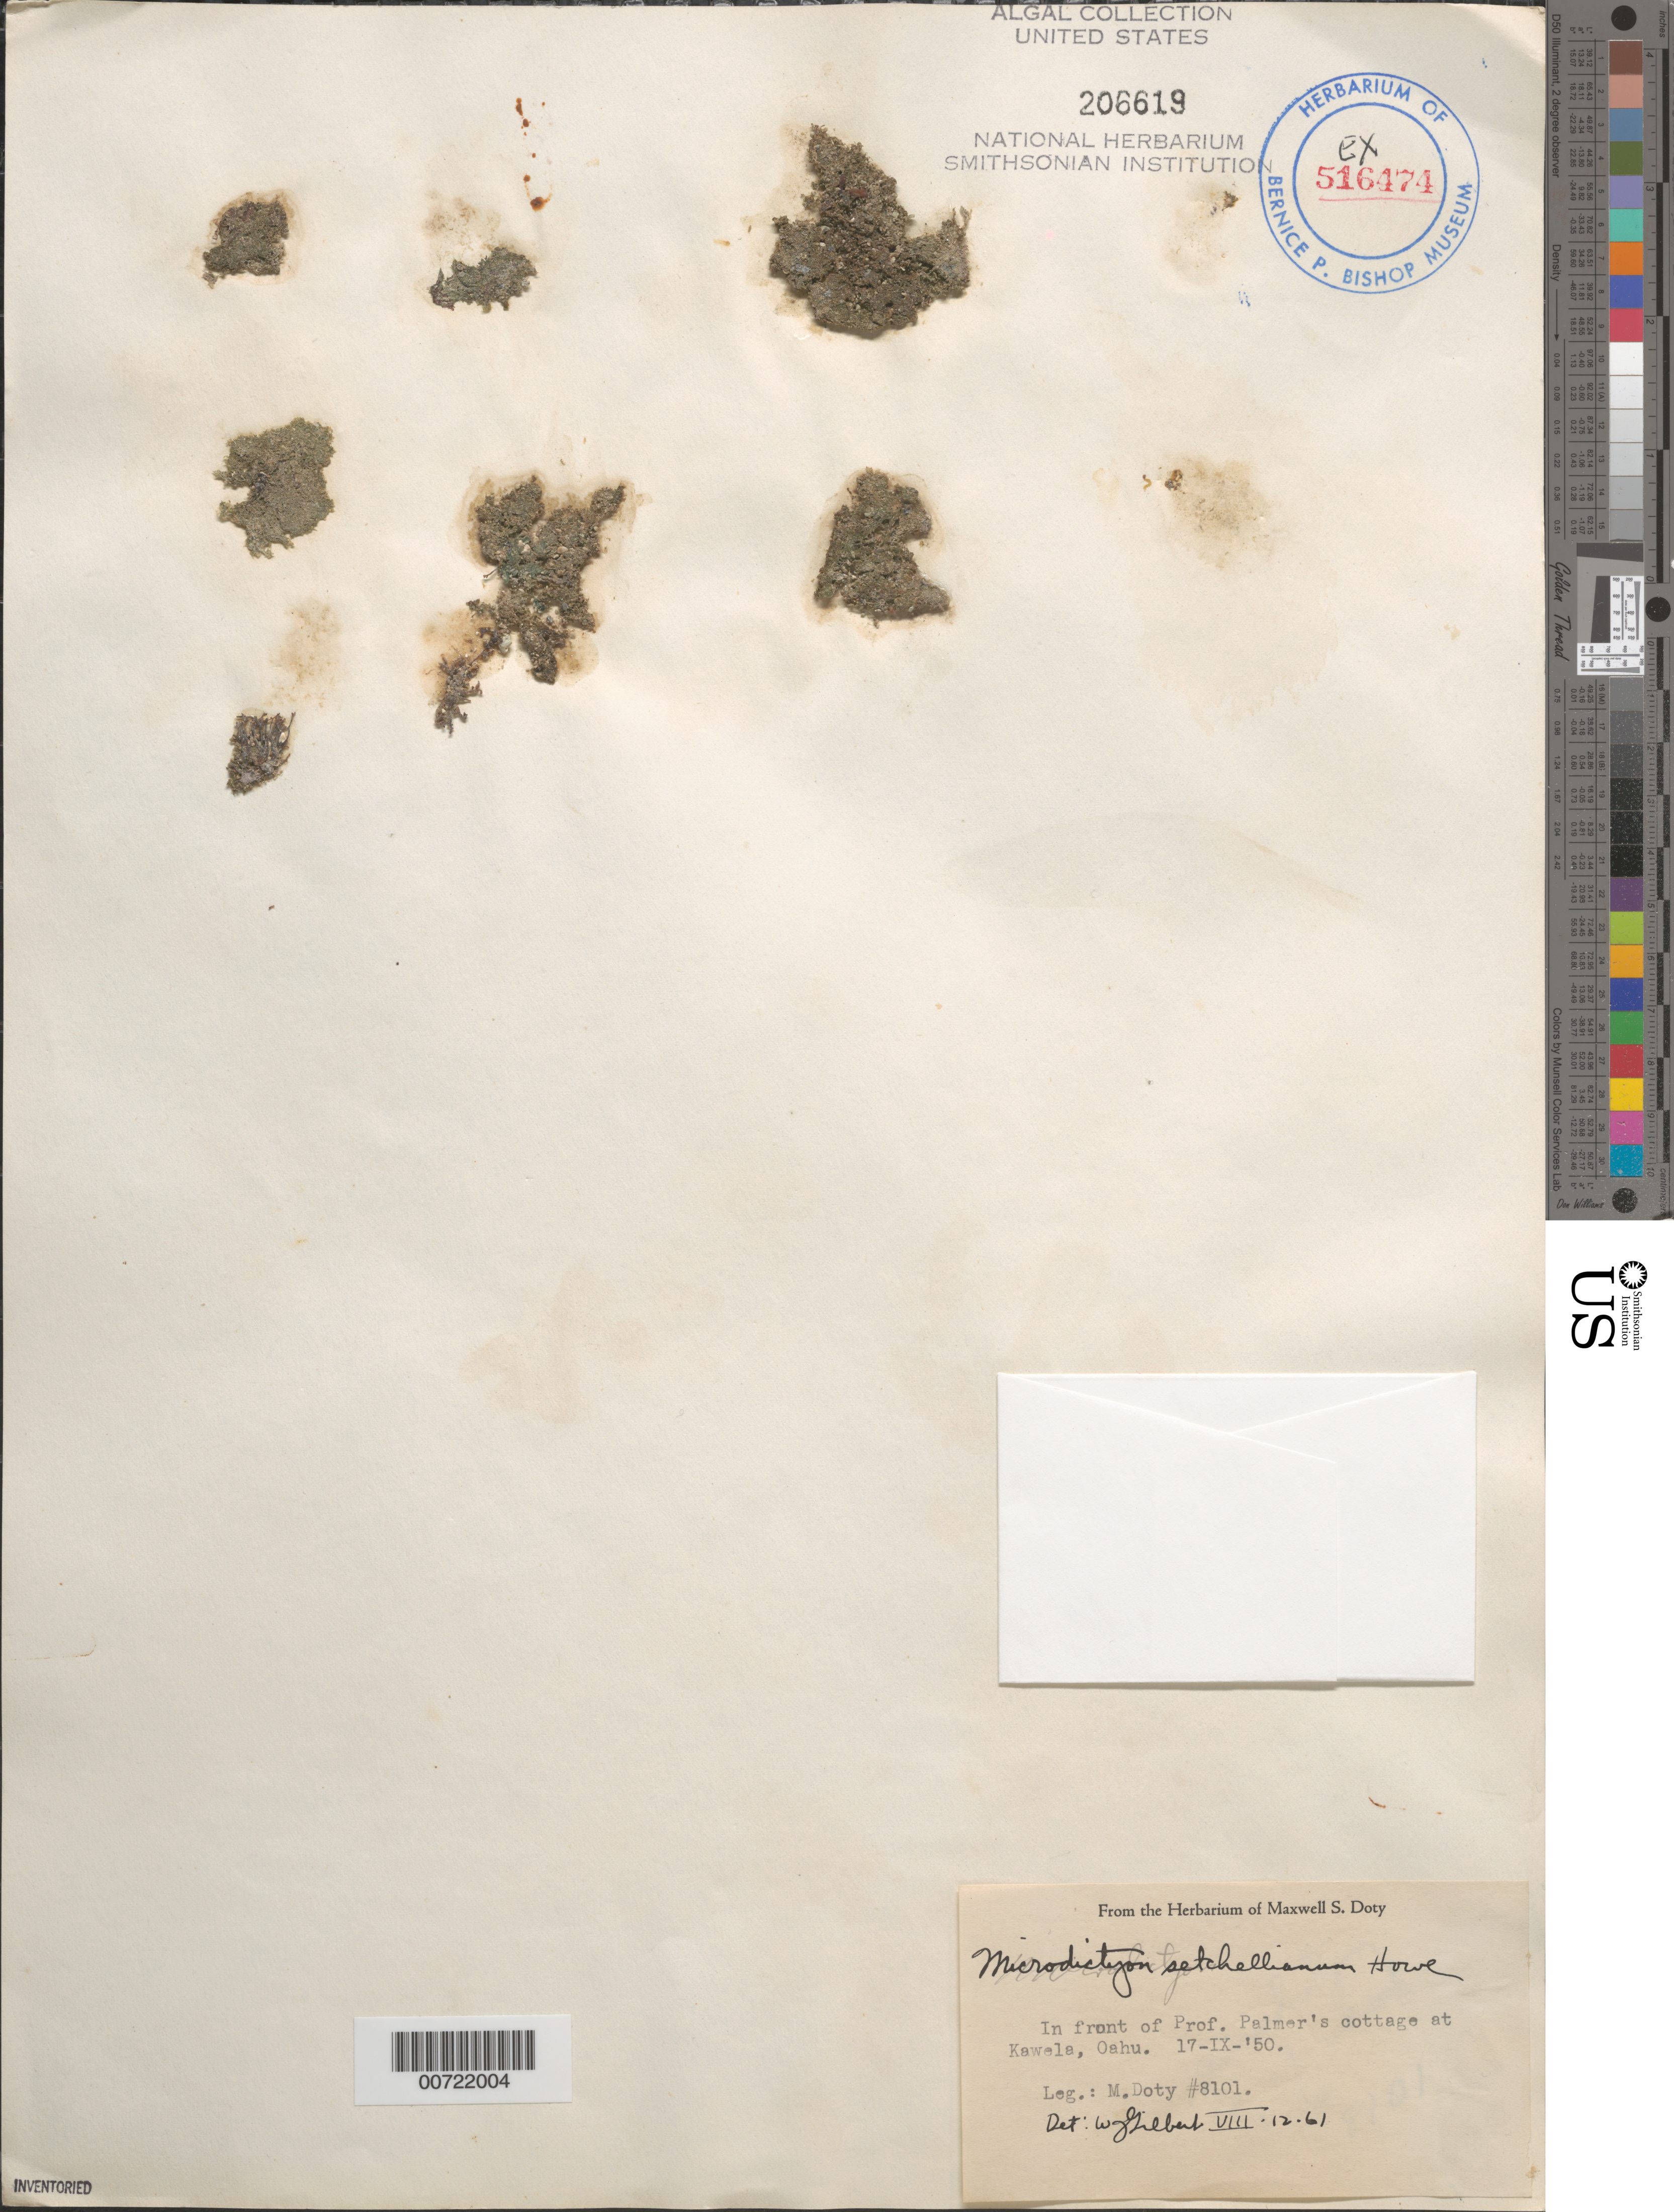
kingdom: Plantae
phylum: Chlorophyta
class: Ulvophyceae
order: Cladophorales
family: Anadyomenaceae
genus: Microdictyon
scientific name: Microdictyon setchellianum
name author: M. Howe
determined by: Gilbert, W. J.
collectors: M. S. Doty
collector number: MSD 8101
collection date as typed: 17 Sep 1950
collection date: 1950-09-17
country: United States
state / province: Hawaii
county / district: Honolulu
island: Oahu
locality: Kawela, in front of Professor Palmer's cottage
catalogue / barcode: US 206619